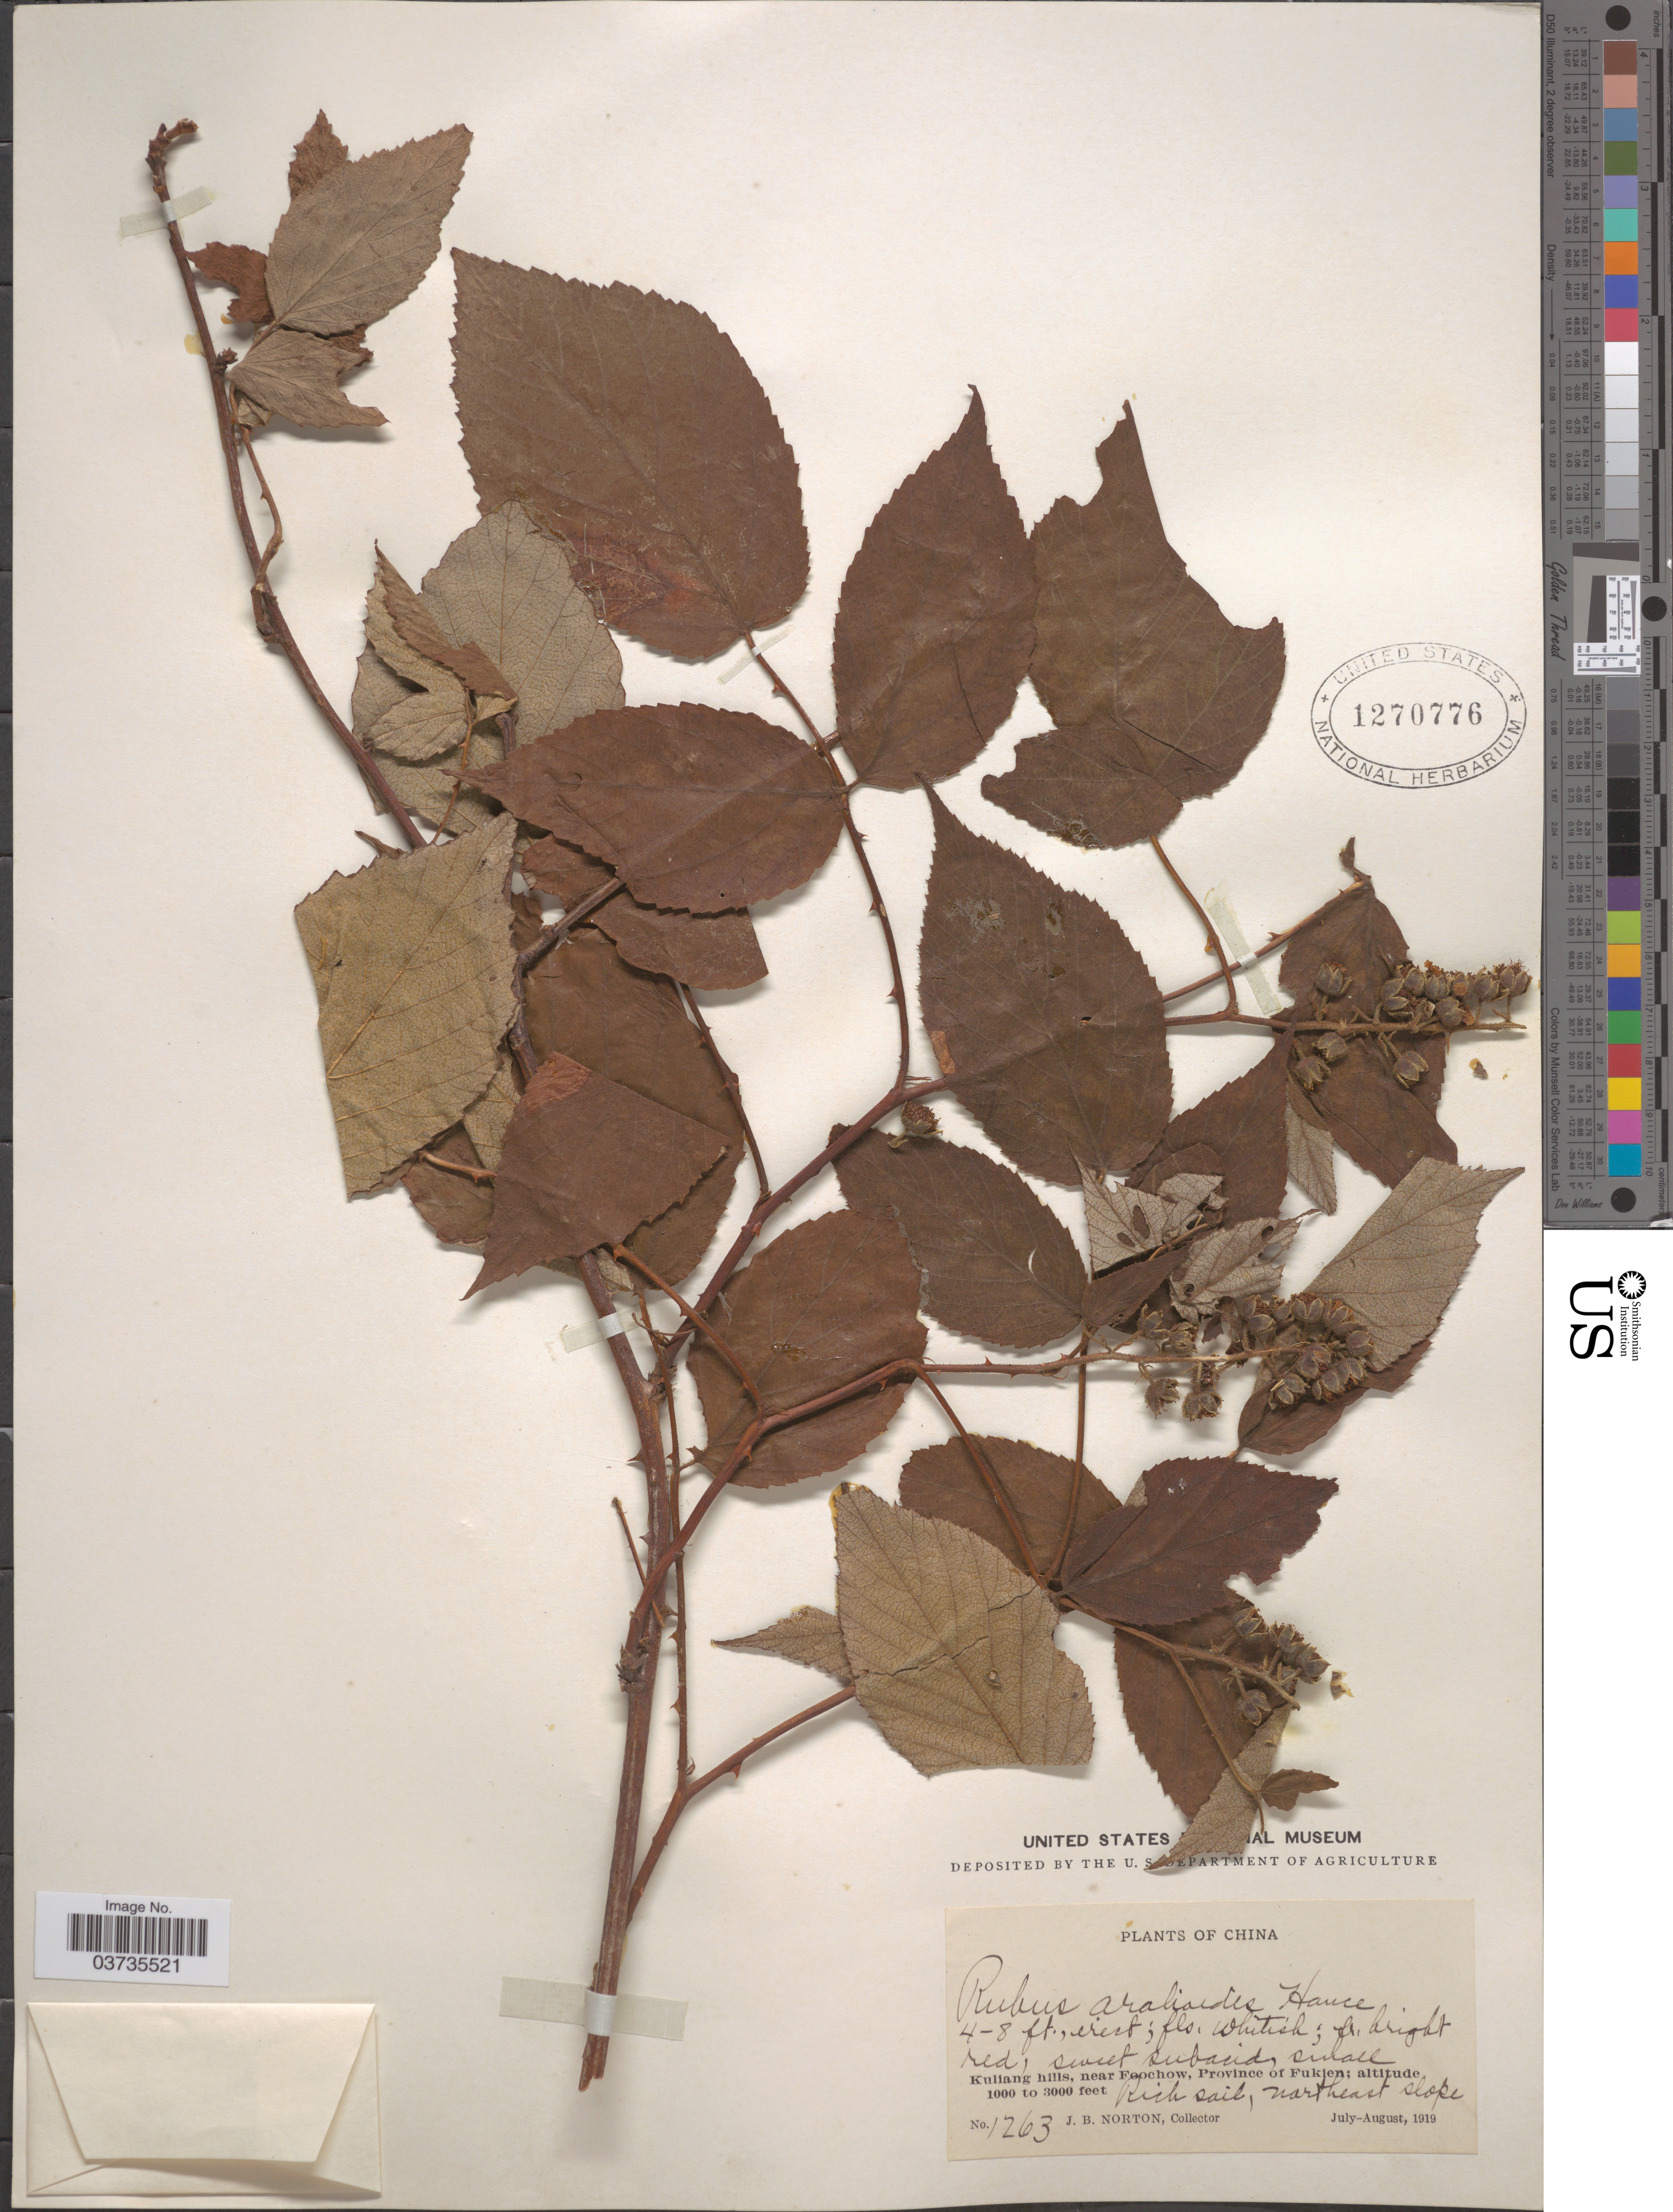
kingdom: Plantae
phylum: Tracheophyta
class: Magnoliopsida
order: Rosales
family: Rosaceae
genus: Rubus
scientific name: Rubus aralioides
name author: Hance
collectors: J. B. Norton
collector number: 1263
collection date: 1919-07/1919-08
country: China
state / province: Fujian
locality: Kuliang hills, near Foochow, Province of Fukien. Northeast slope.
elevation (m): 305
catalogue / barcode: US 1270776